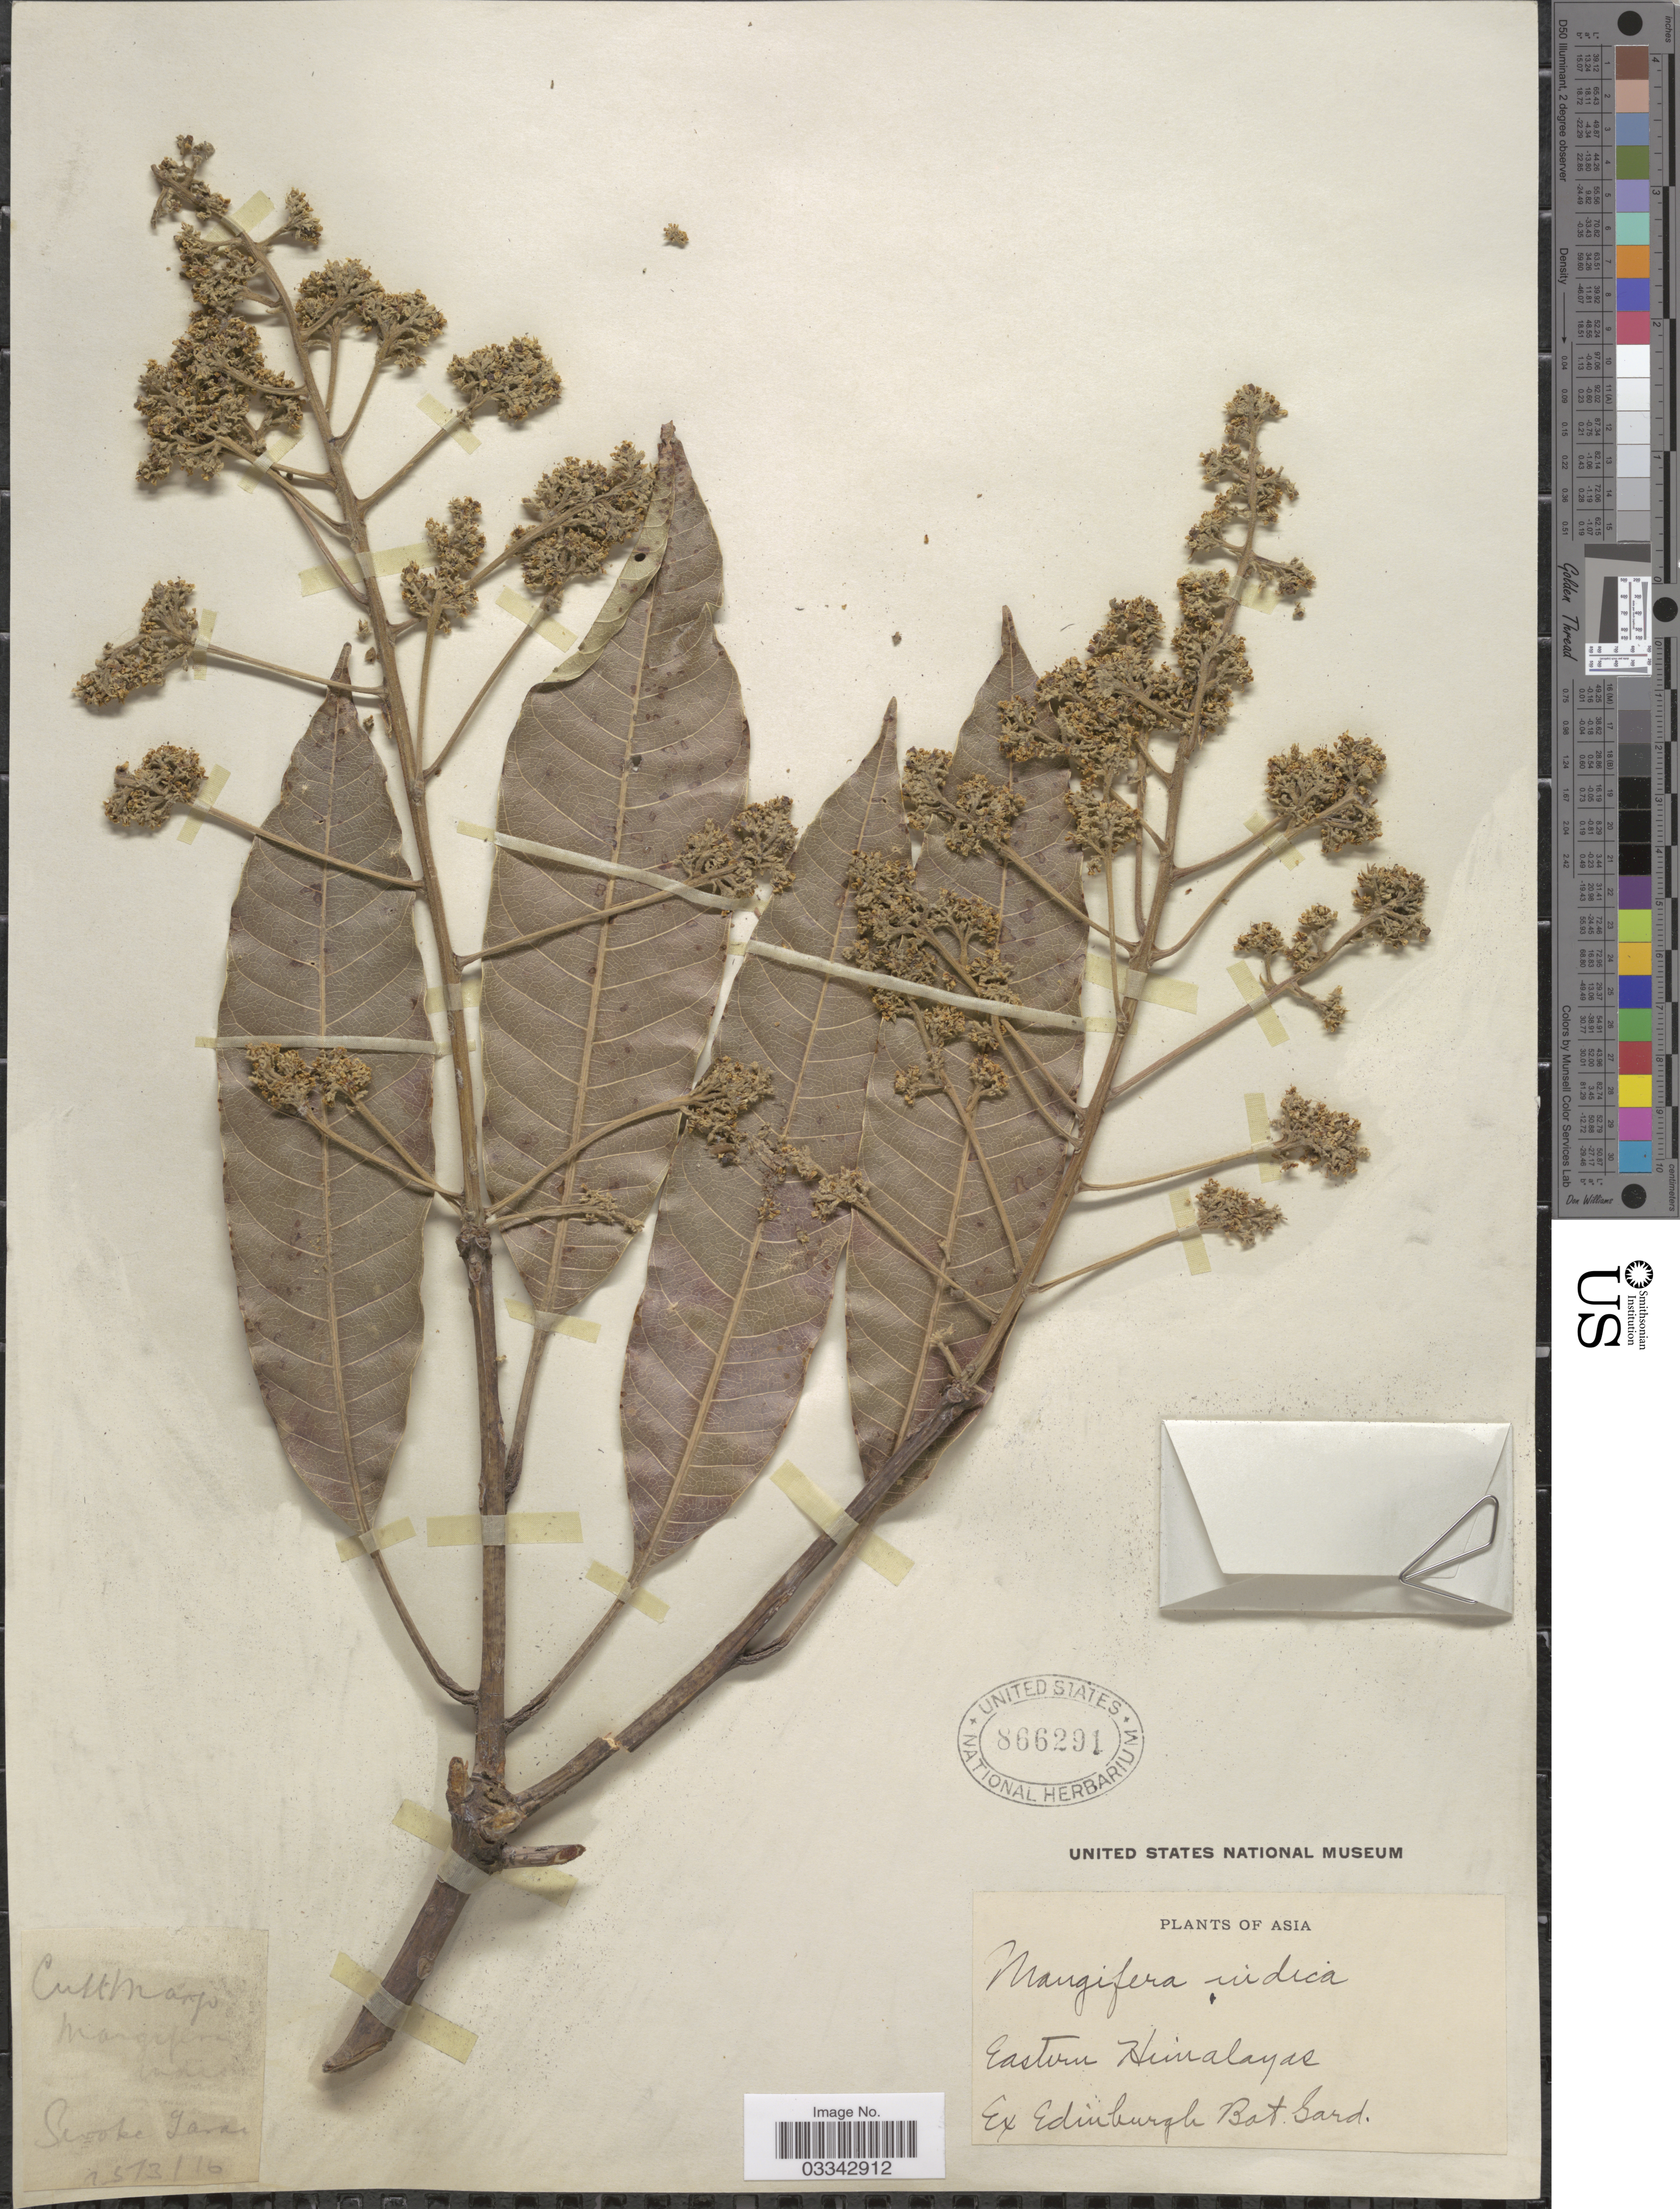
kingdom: Plantae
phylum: Tracheophyta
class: Magnoliopsida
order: Sapindales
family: Anacardiaceae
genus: Mangifera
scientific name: Mangifera indica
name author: L.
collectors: Ex Edinburgh Bot. Gard.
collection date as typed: Transcribed d/m/y: 25/3/16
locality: Asia. Eastern Himalayas.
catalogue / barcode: US 866291